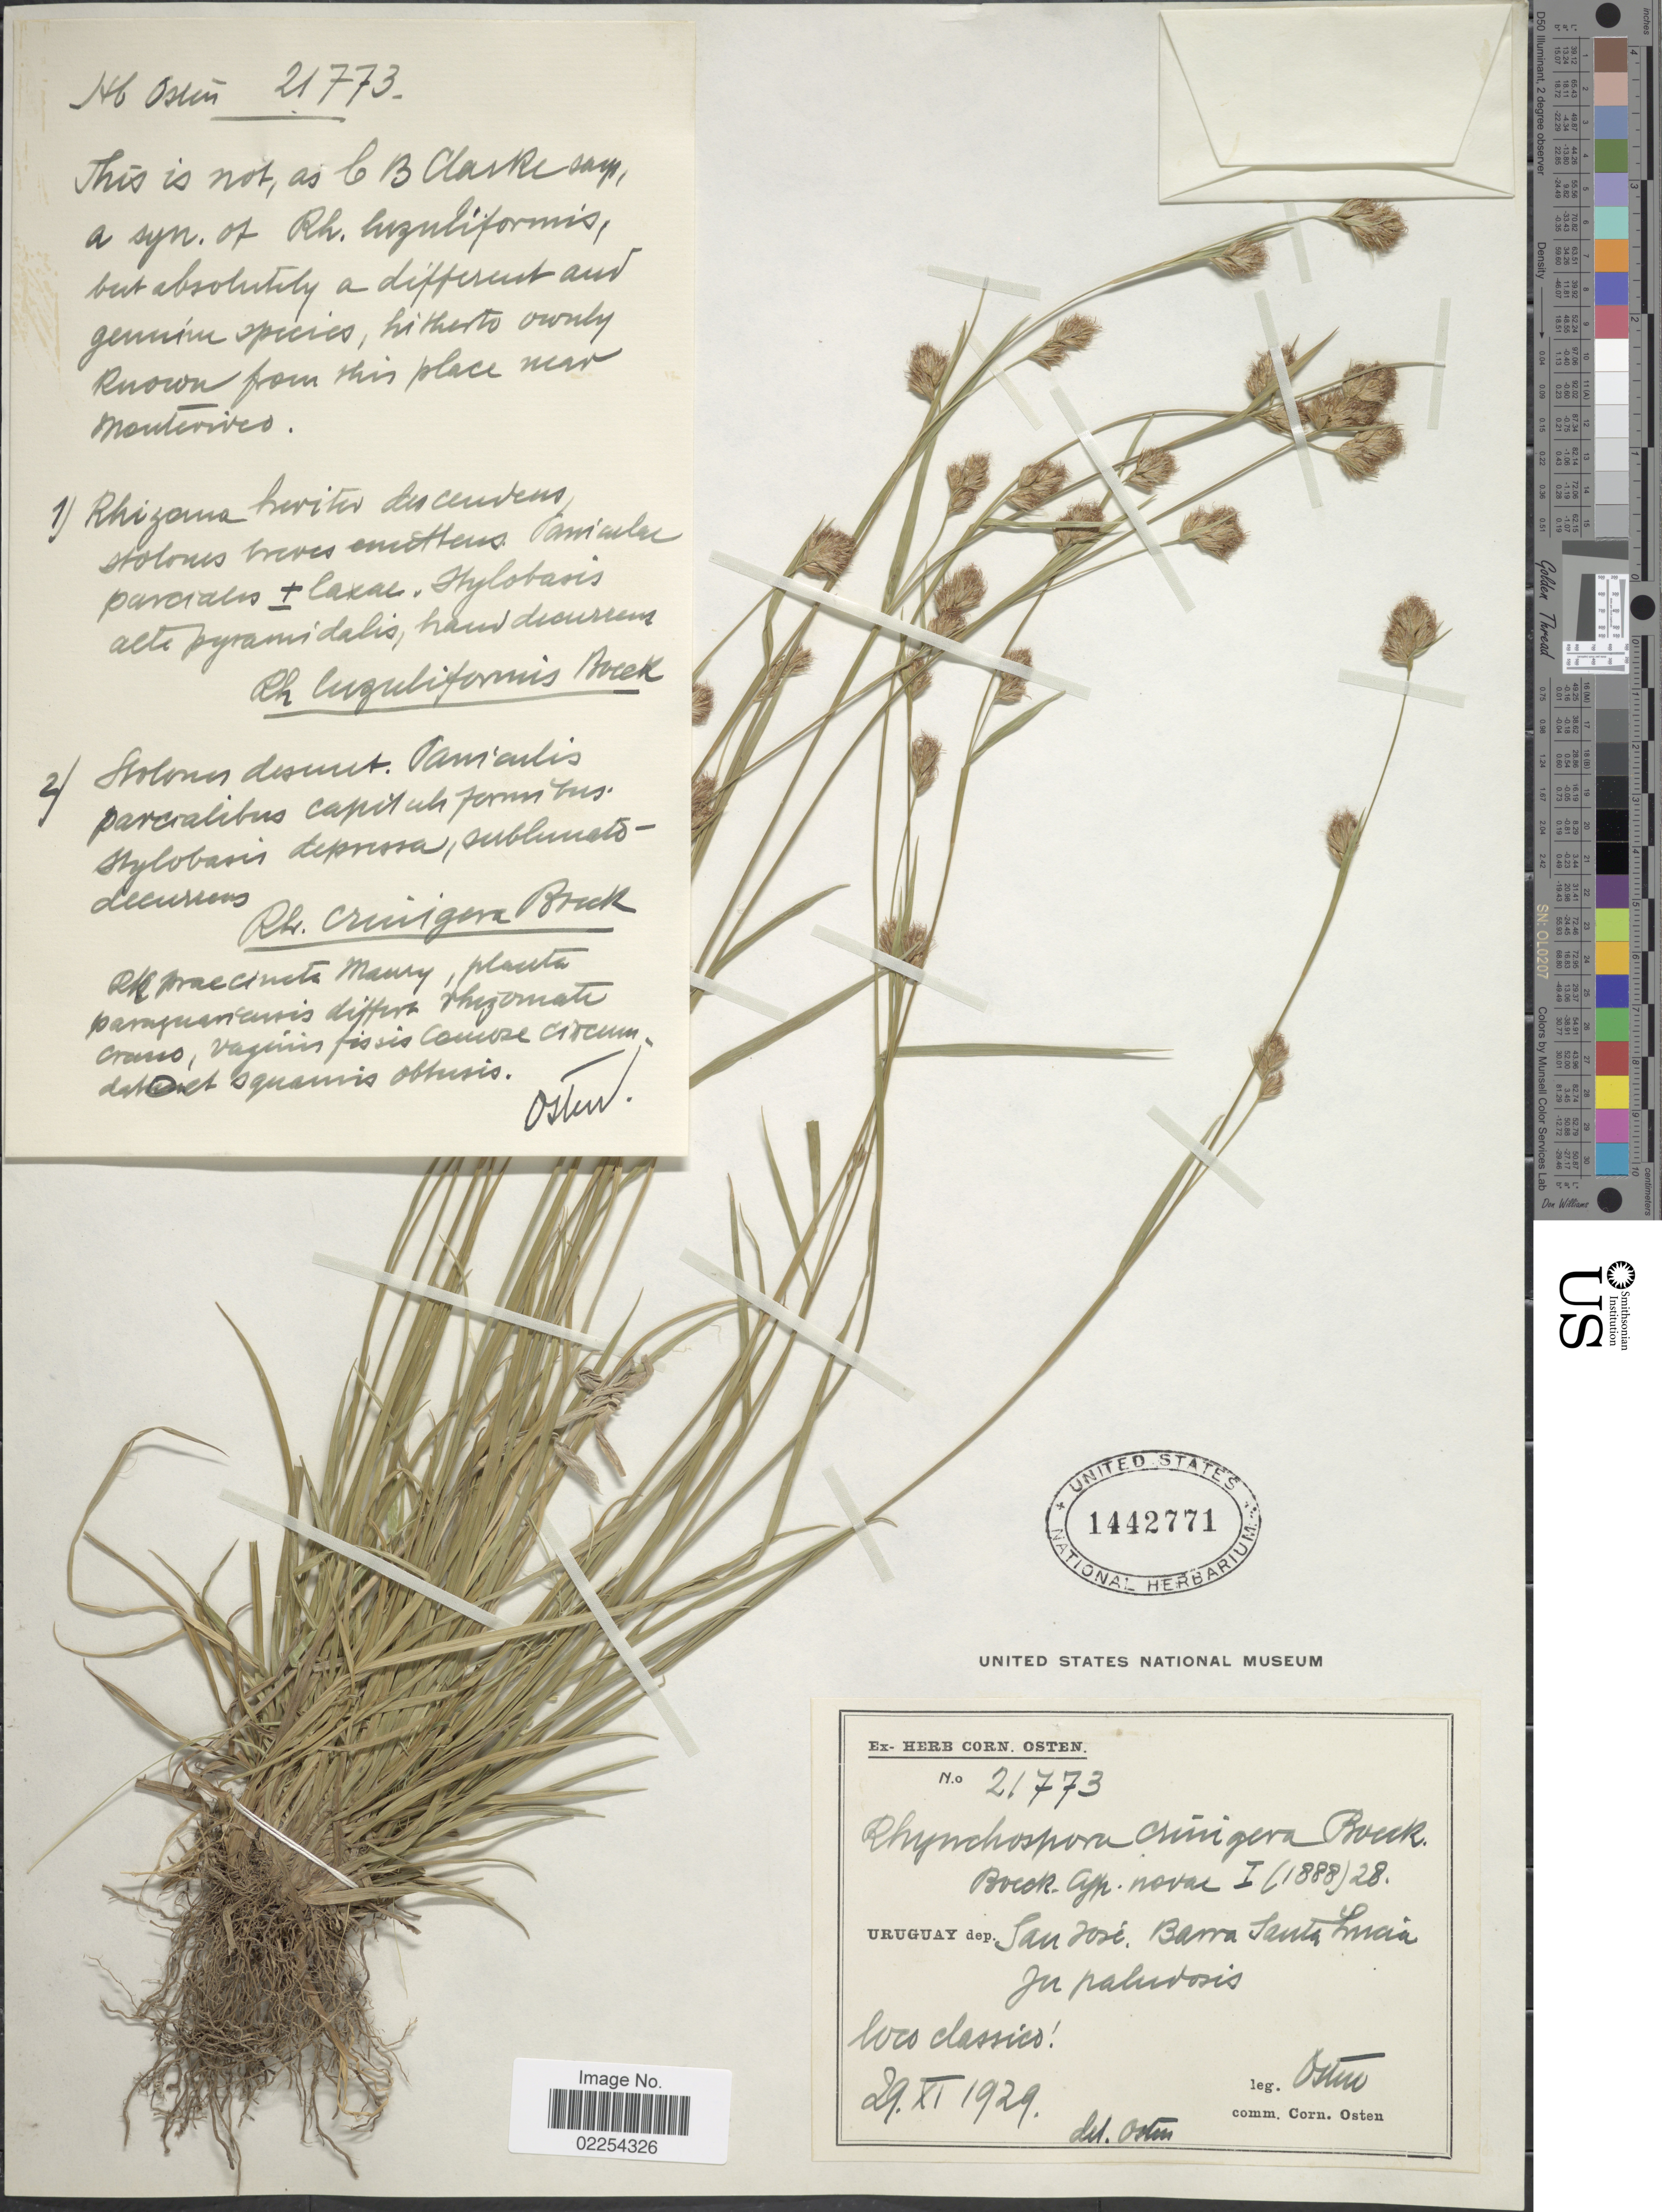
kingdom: Plantae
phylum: Tracheophyta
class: Liliopsida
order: Poales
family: Cyperaceae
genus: Rhynchospora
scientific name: Rhynchospora crinigera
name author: Boeckeler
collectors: C. Osten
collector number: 21733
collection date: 1929-11-29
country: Uruguay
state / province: San Jose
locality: Dep. San José, Barra Santa Lucia, In paludosis, loco classico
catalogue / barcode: US 1442771